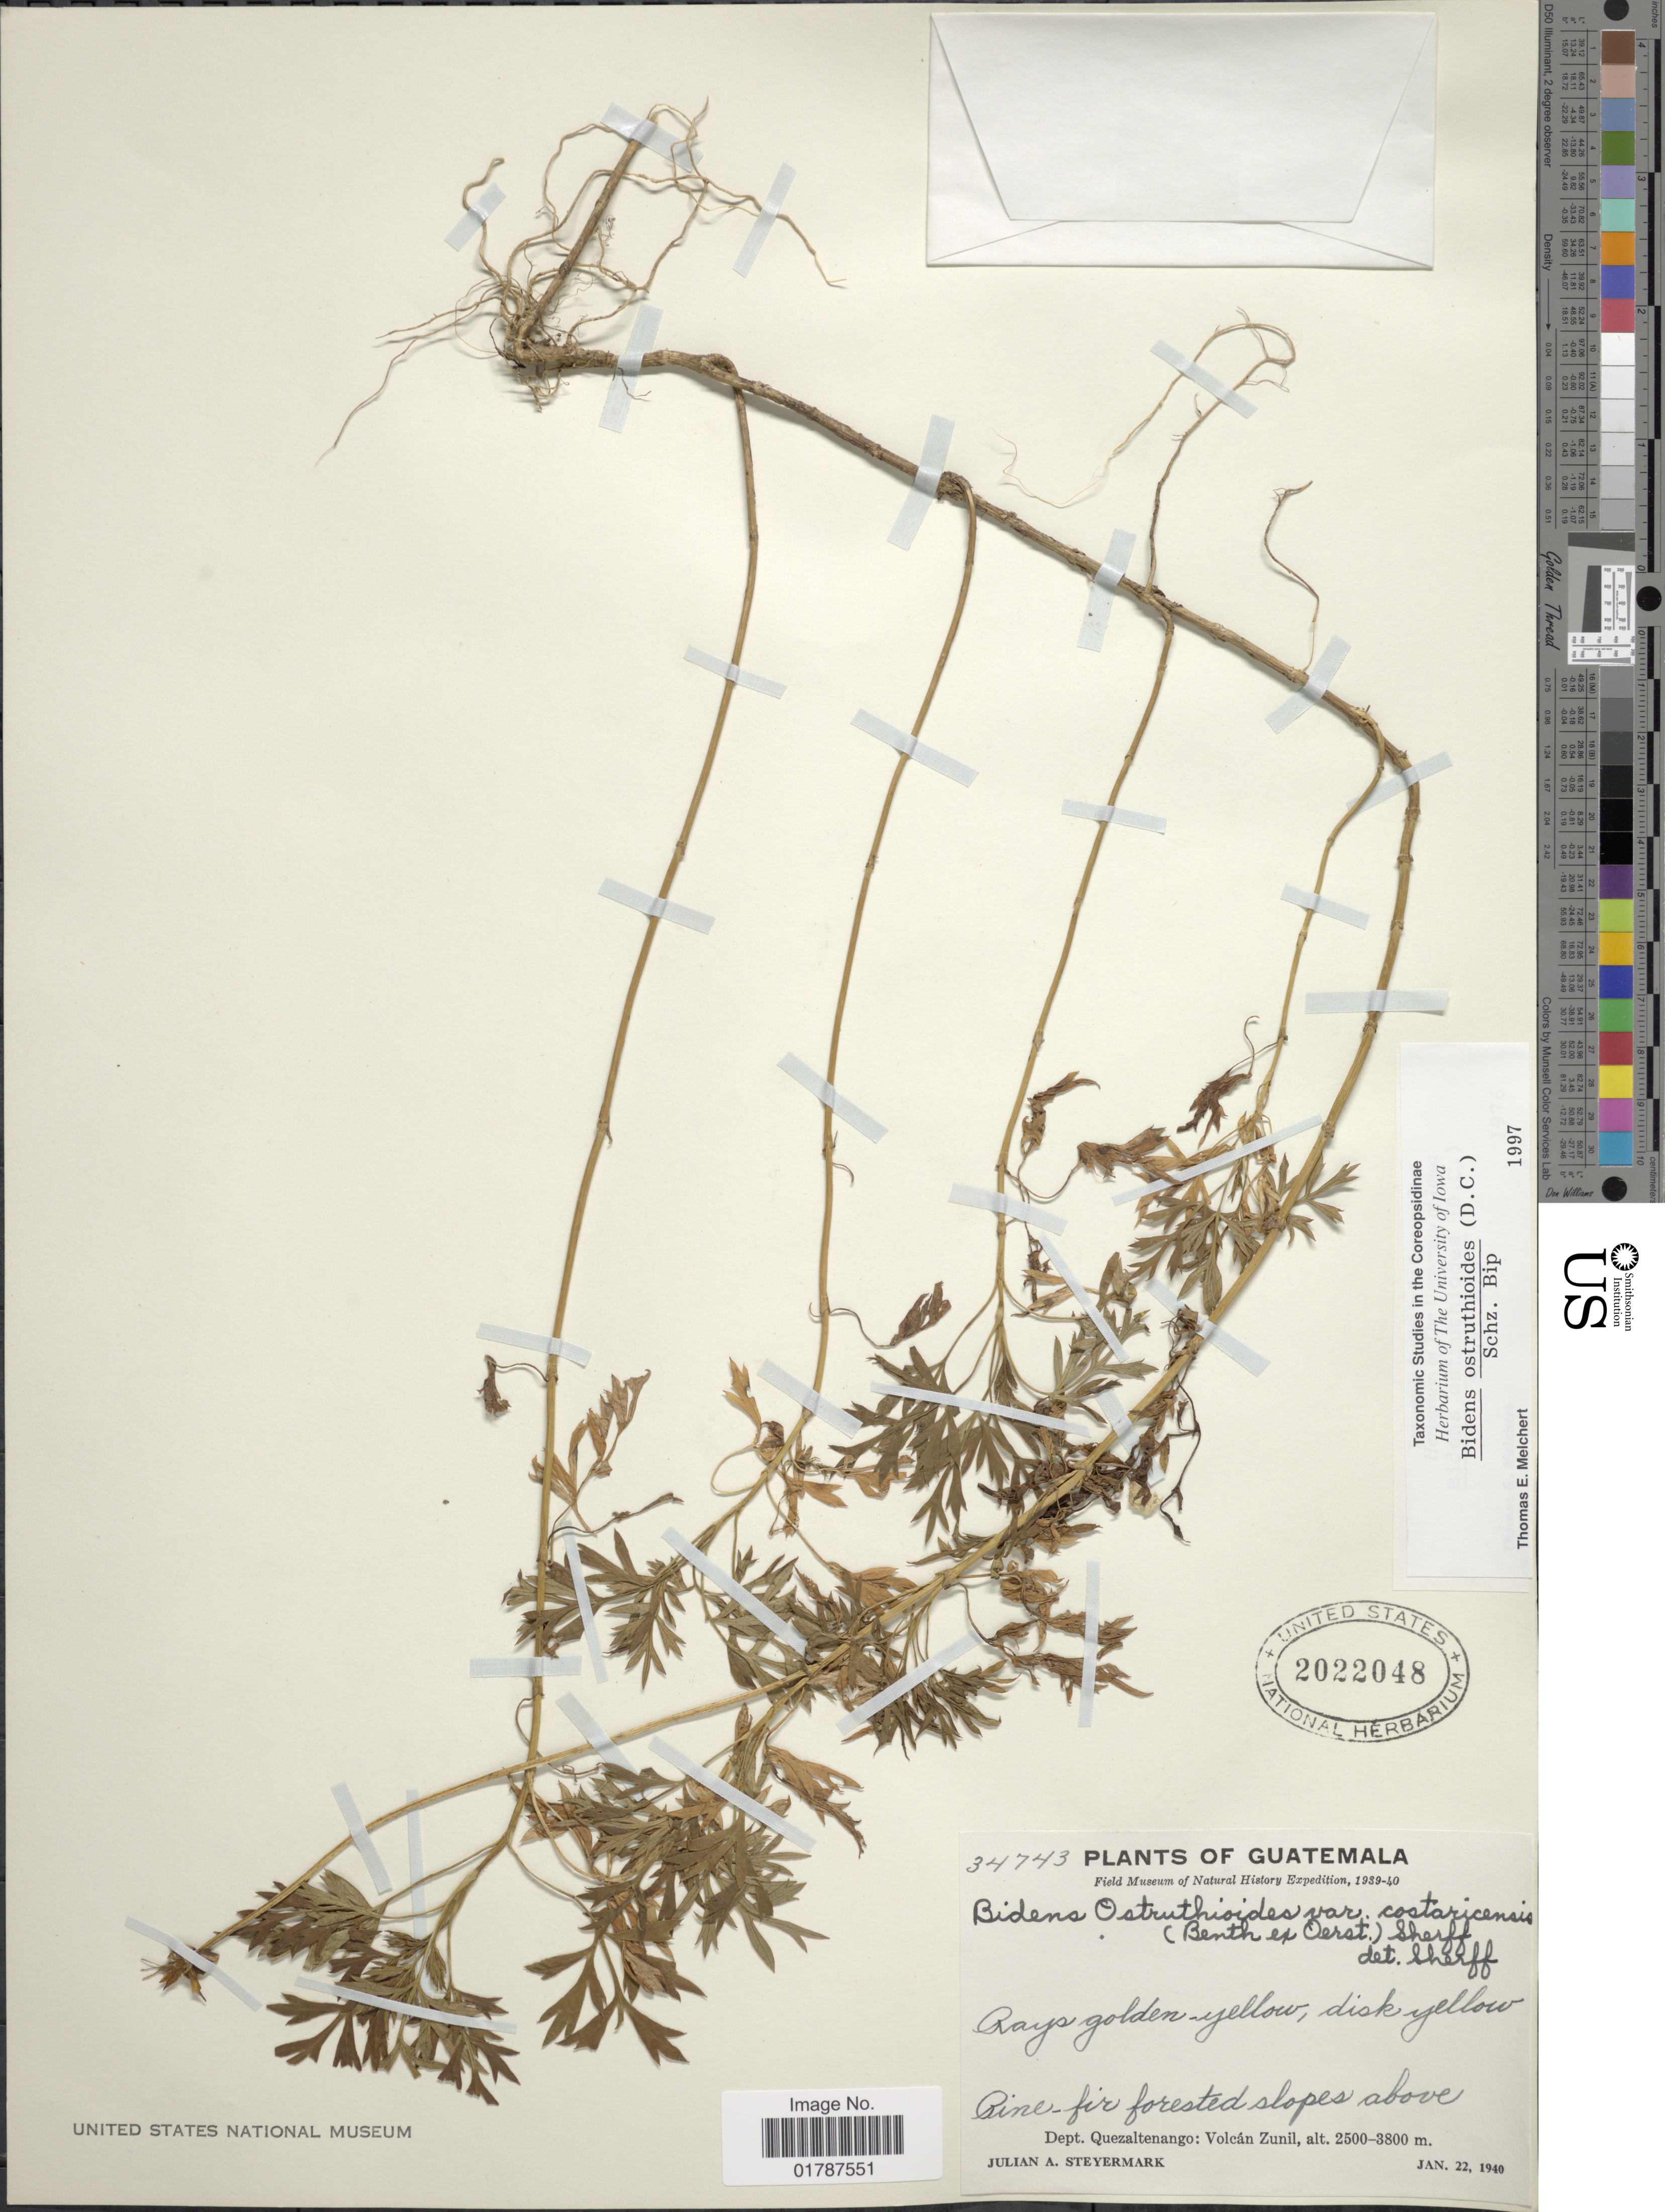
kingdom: Plantae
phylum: Tracheophyta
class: Magnoliopsida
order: Asterales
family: Asteraceae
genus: Bidens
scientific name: Bidens ostruthioides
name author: (DC.) Sch. Bip.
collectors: J. Steyermark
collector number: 34743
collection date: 1940-01-22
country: Guatemala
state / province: Quetzaltenango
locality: Pine-fir forested slopes above, Dept. Quezaltenango: Volcan Zunil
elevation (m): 2500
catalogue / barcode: US 2022048